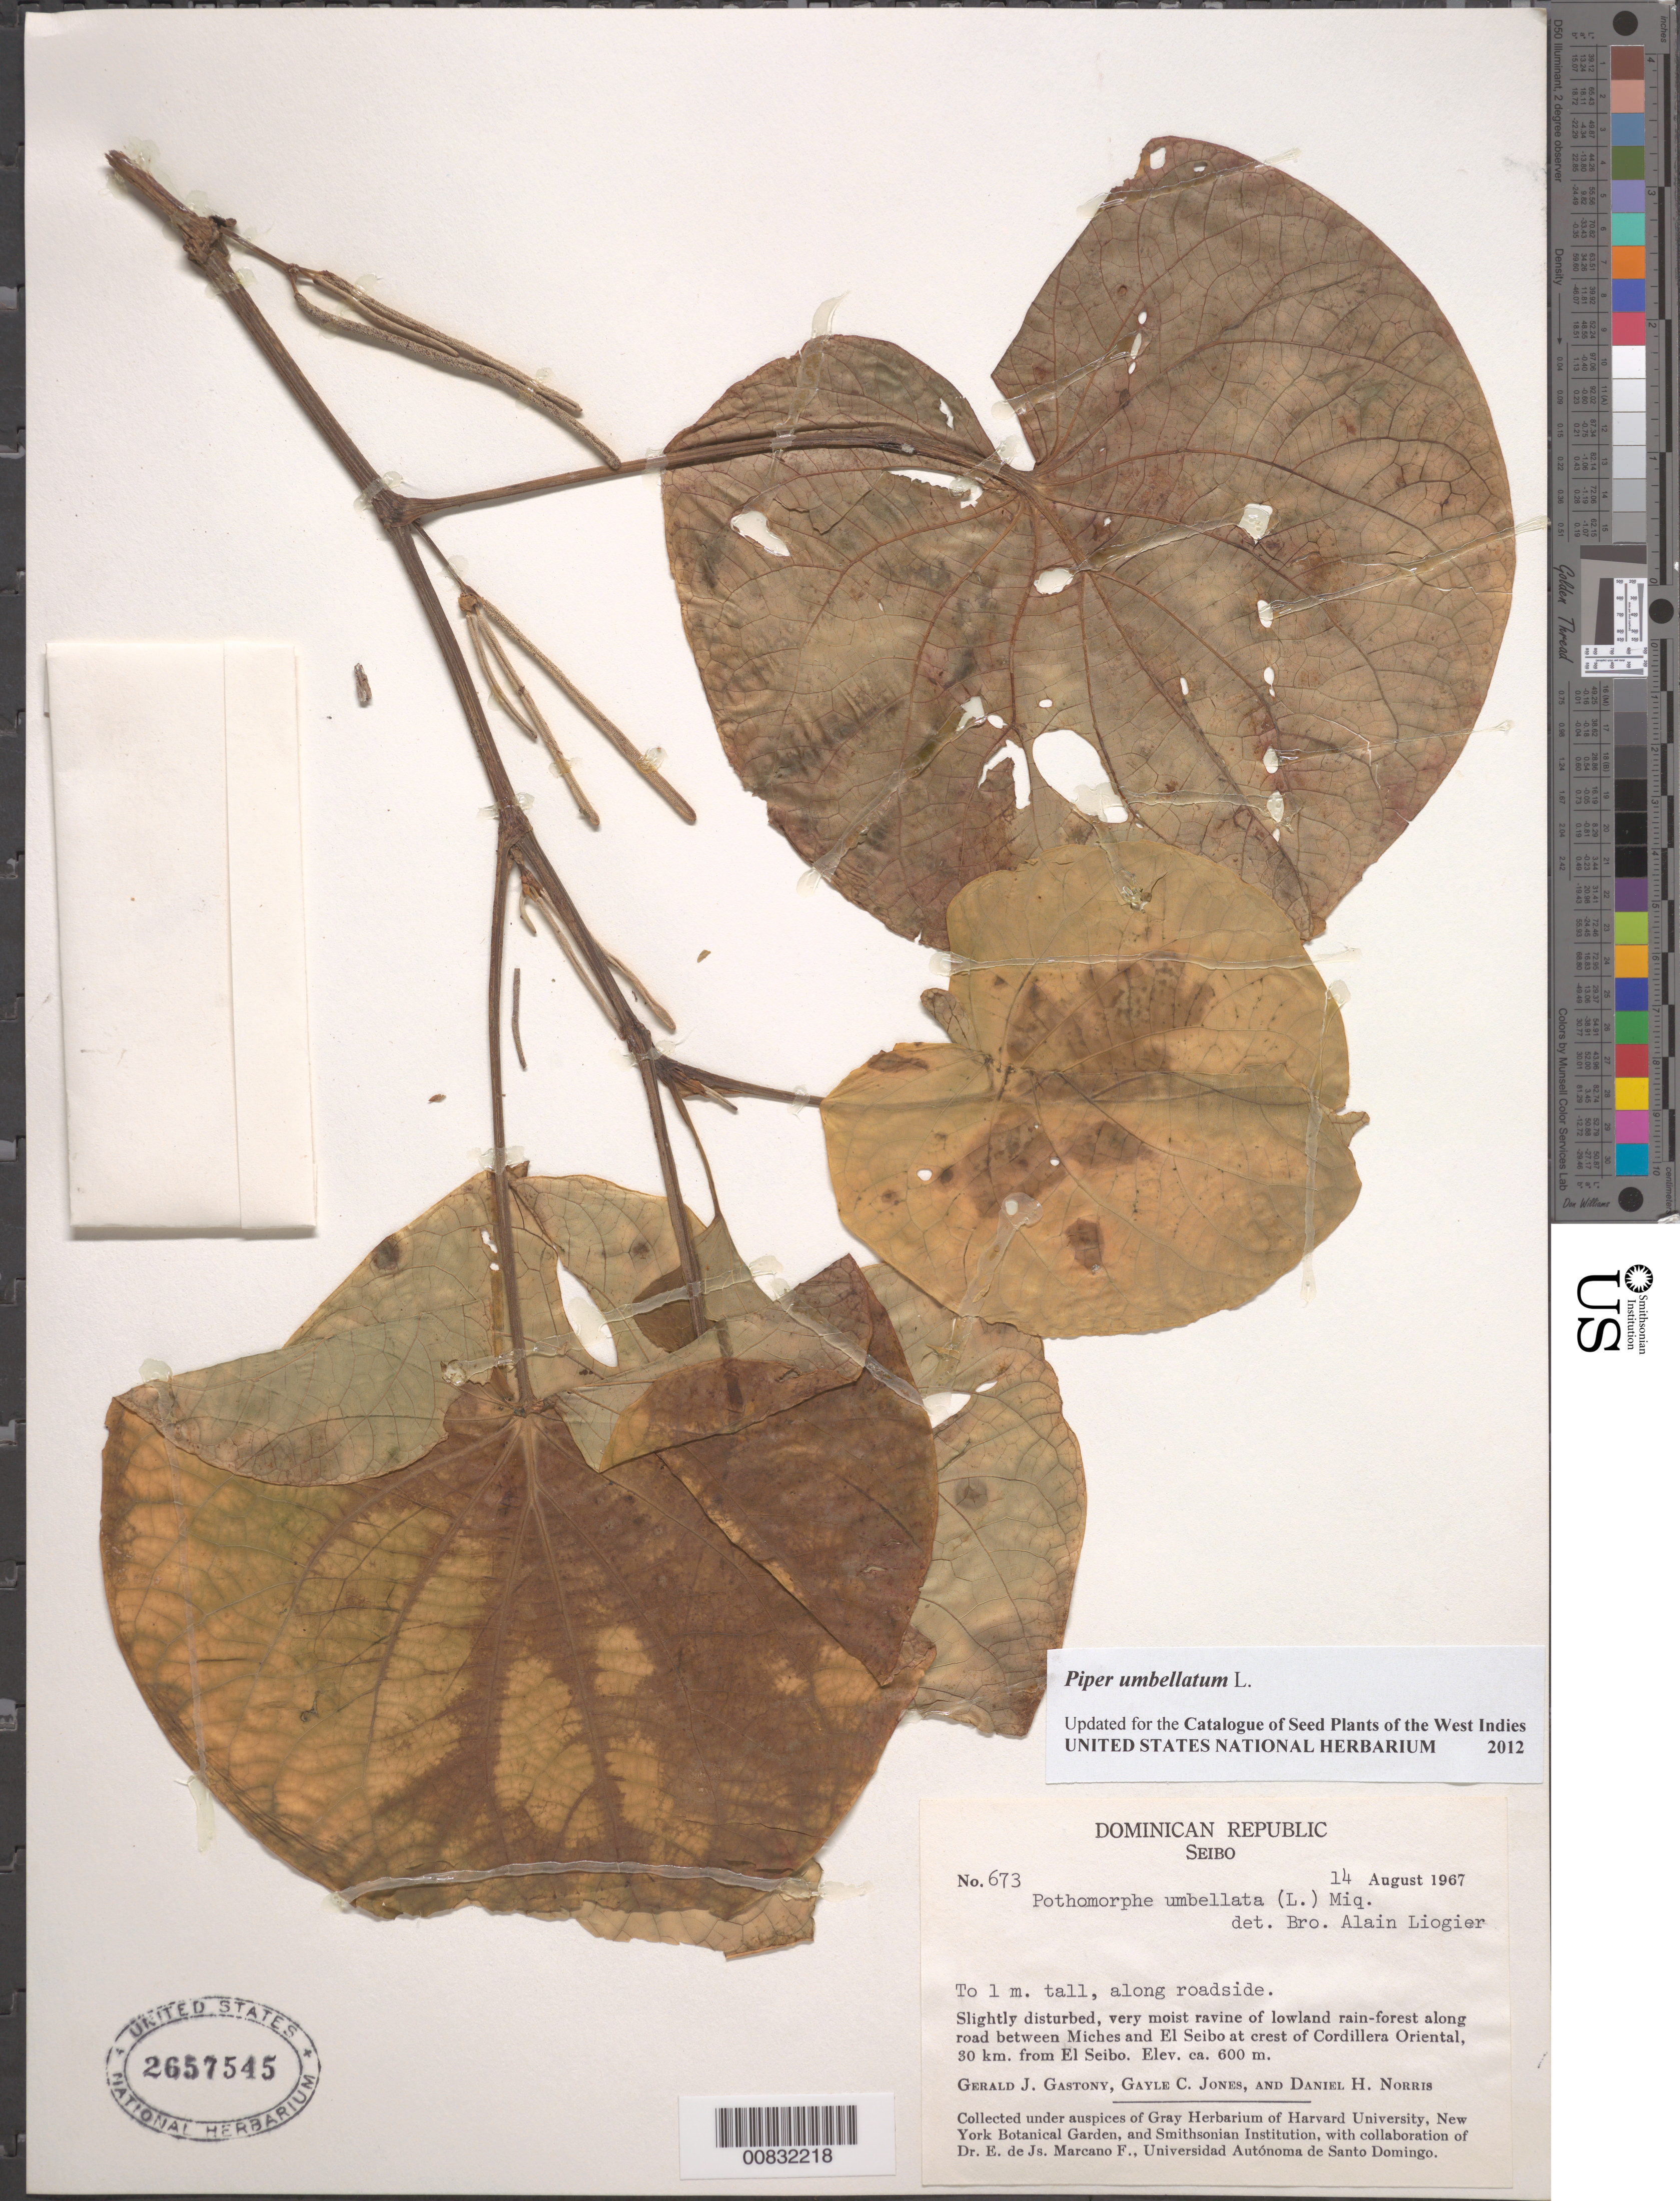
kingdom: Plantae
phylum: Tracheophyta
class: Magnoliopsida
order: Piperales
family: Piperaceae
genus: Piper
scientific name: Piper umbellatum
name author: L.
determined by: Liogier, Alain H.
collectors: G. Gastony, G. C. Jones & D. H. Norris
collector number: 673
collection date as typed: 14 Aug 1967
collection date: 1967-08-14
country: Dominican Republic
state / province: El Seibo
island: Hispaniola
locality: Along roadside between Miches and El Seibo at crest of Cordillera Oriental, 30 km. from El Seibo.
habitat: Slightly disturbed, very moist ravine of lowland rain-forest.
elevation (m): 600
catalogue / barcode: US 2657545